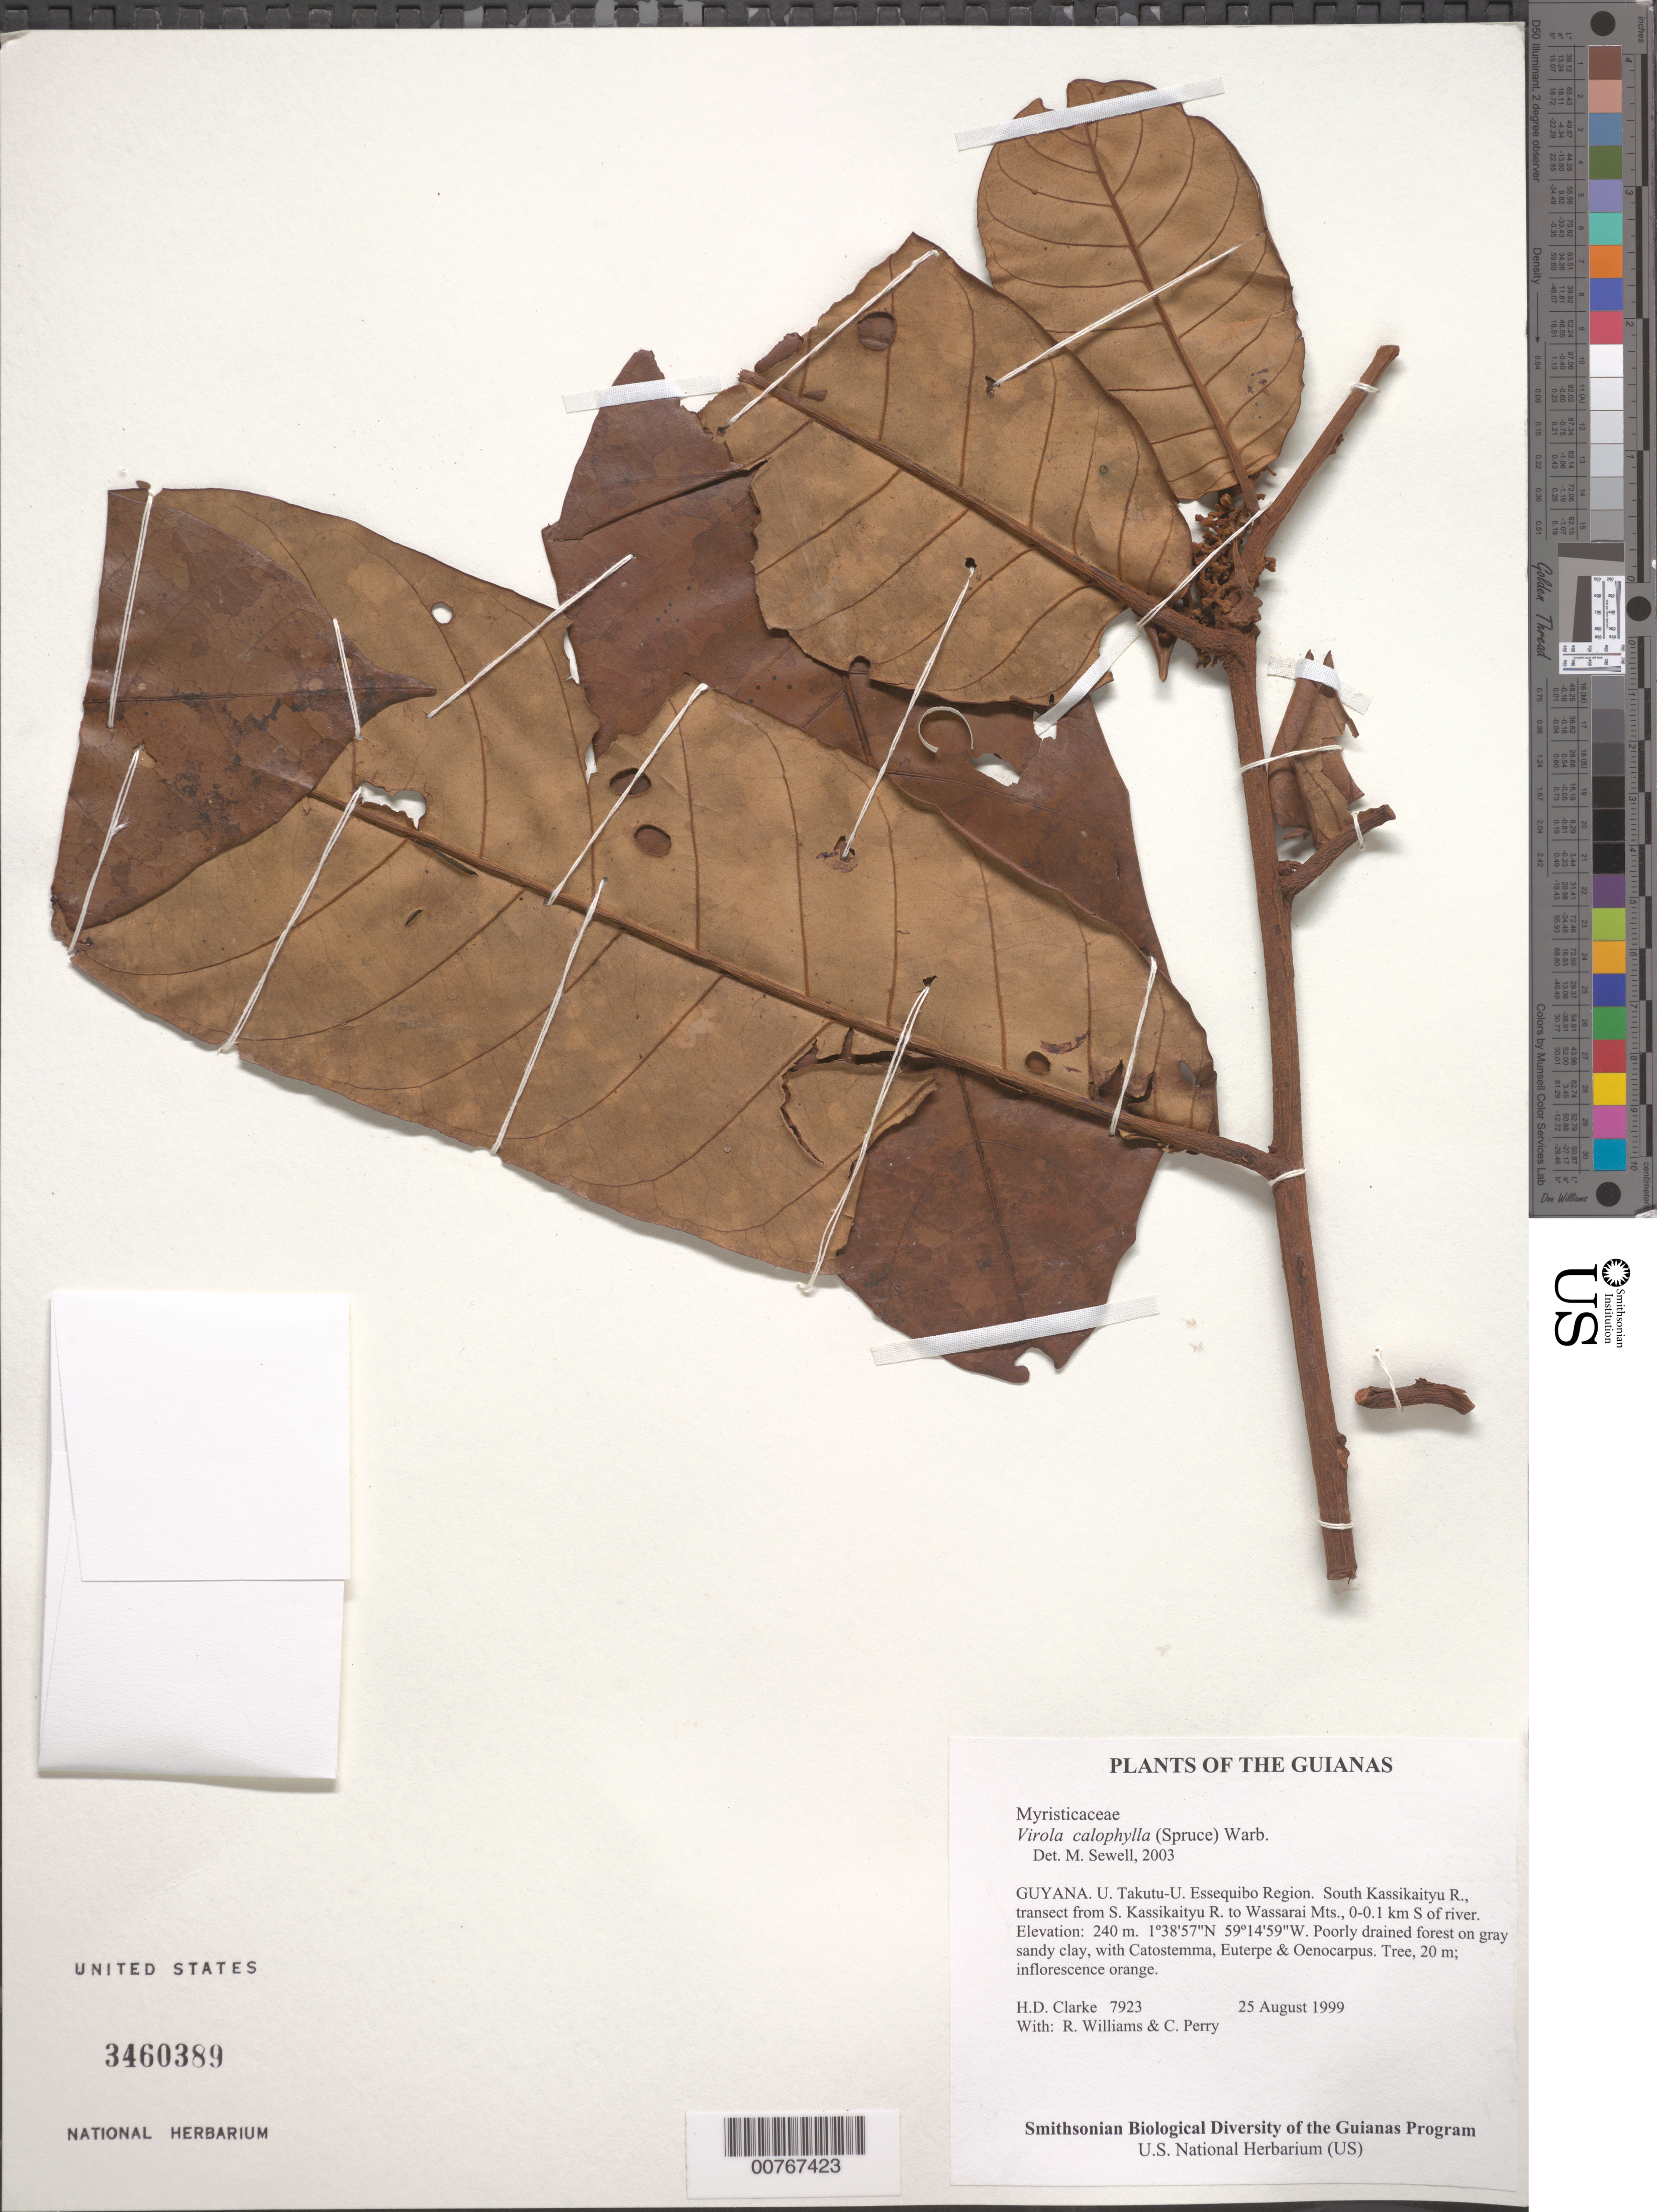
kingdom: Plantae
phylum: Tracheophyta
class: Magnoliopsida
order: Magnoliales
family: Myristicaceae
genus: Virola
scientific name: Virola calophylla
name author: (Spruce) Warb.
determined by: Sewell, M.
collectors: H. D. Clarke, R. Williams & C. Perry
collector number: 7923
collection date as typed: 25 August 1999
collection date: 1999-08-25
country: Guyana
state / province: U. Takutu-U. Essequibo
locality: South Kassikaityu R., transect from S. Kassikaityu R. to Wassarai Mts., 0-0.1 km S of river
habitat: Poorly drained forest on gray sandy clay, with Catostemma, Euterpe & Oenocarpus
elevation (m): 240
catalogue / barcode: US 3460389